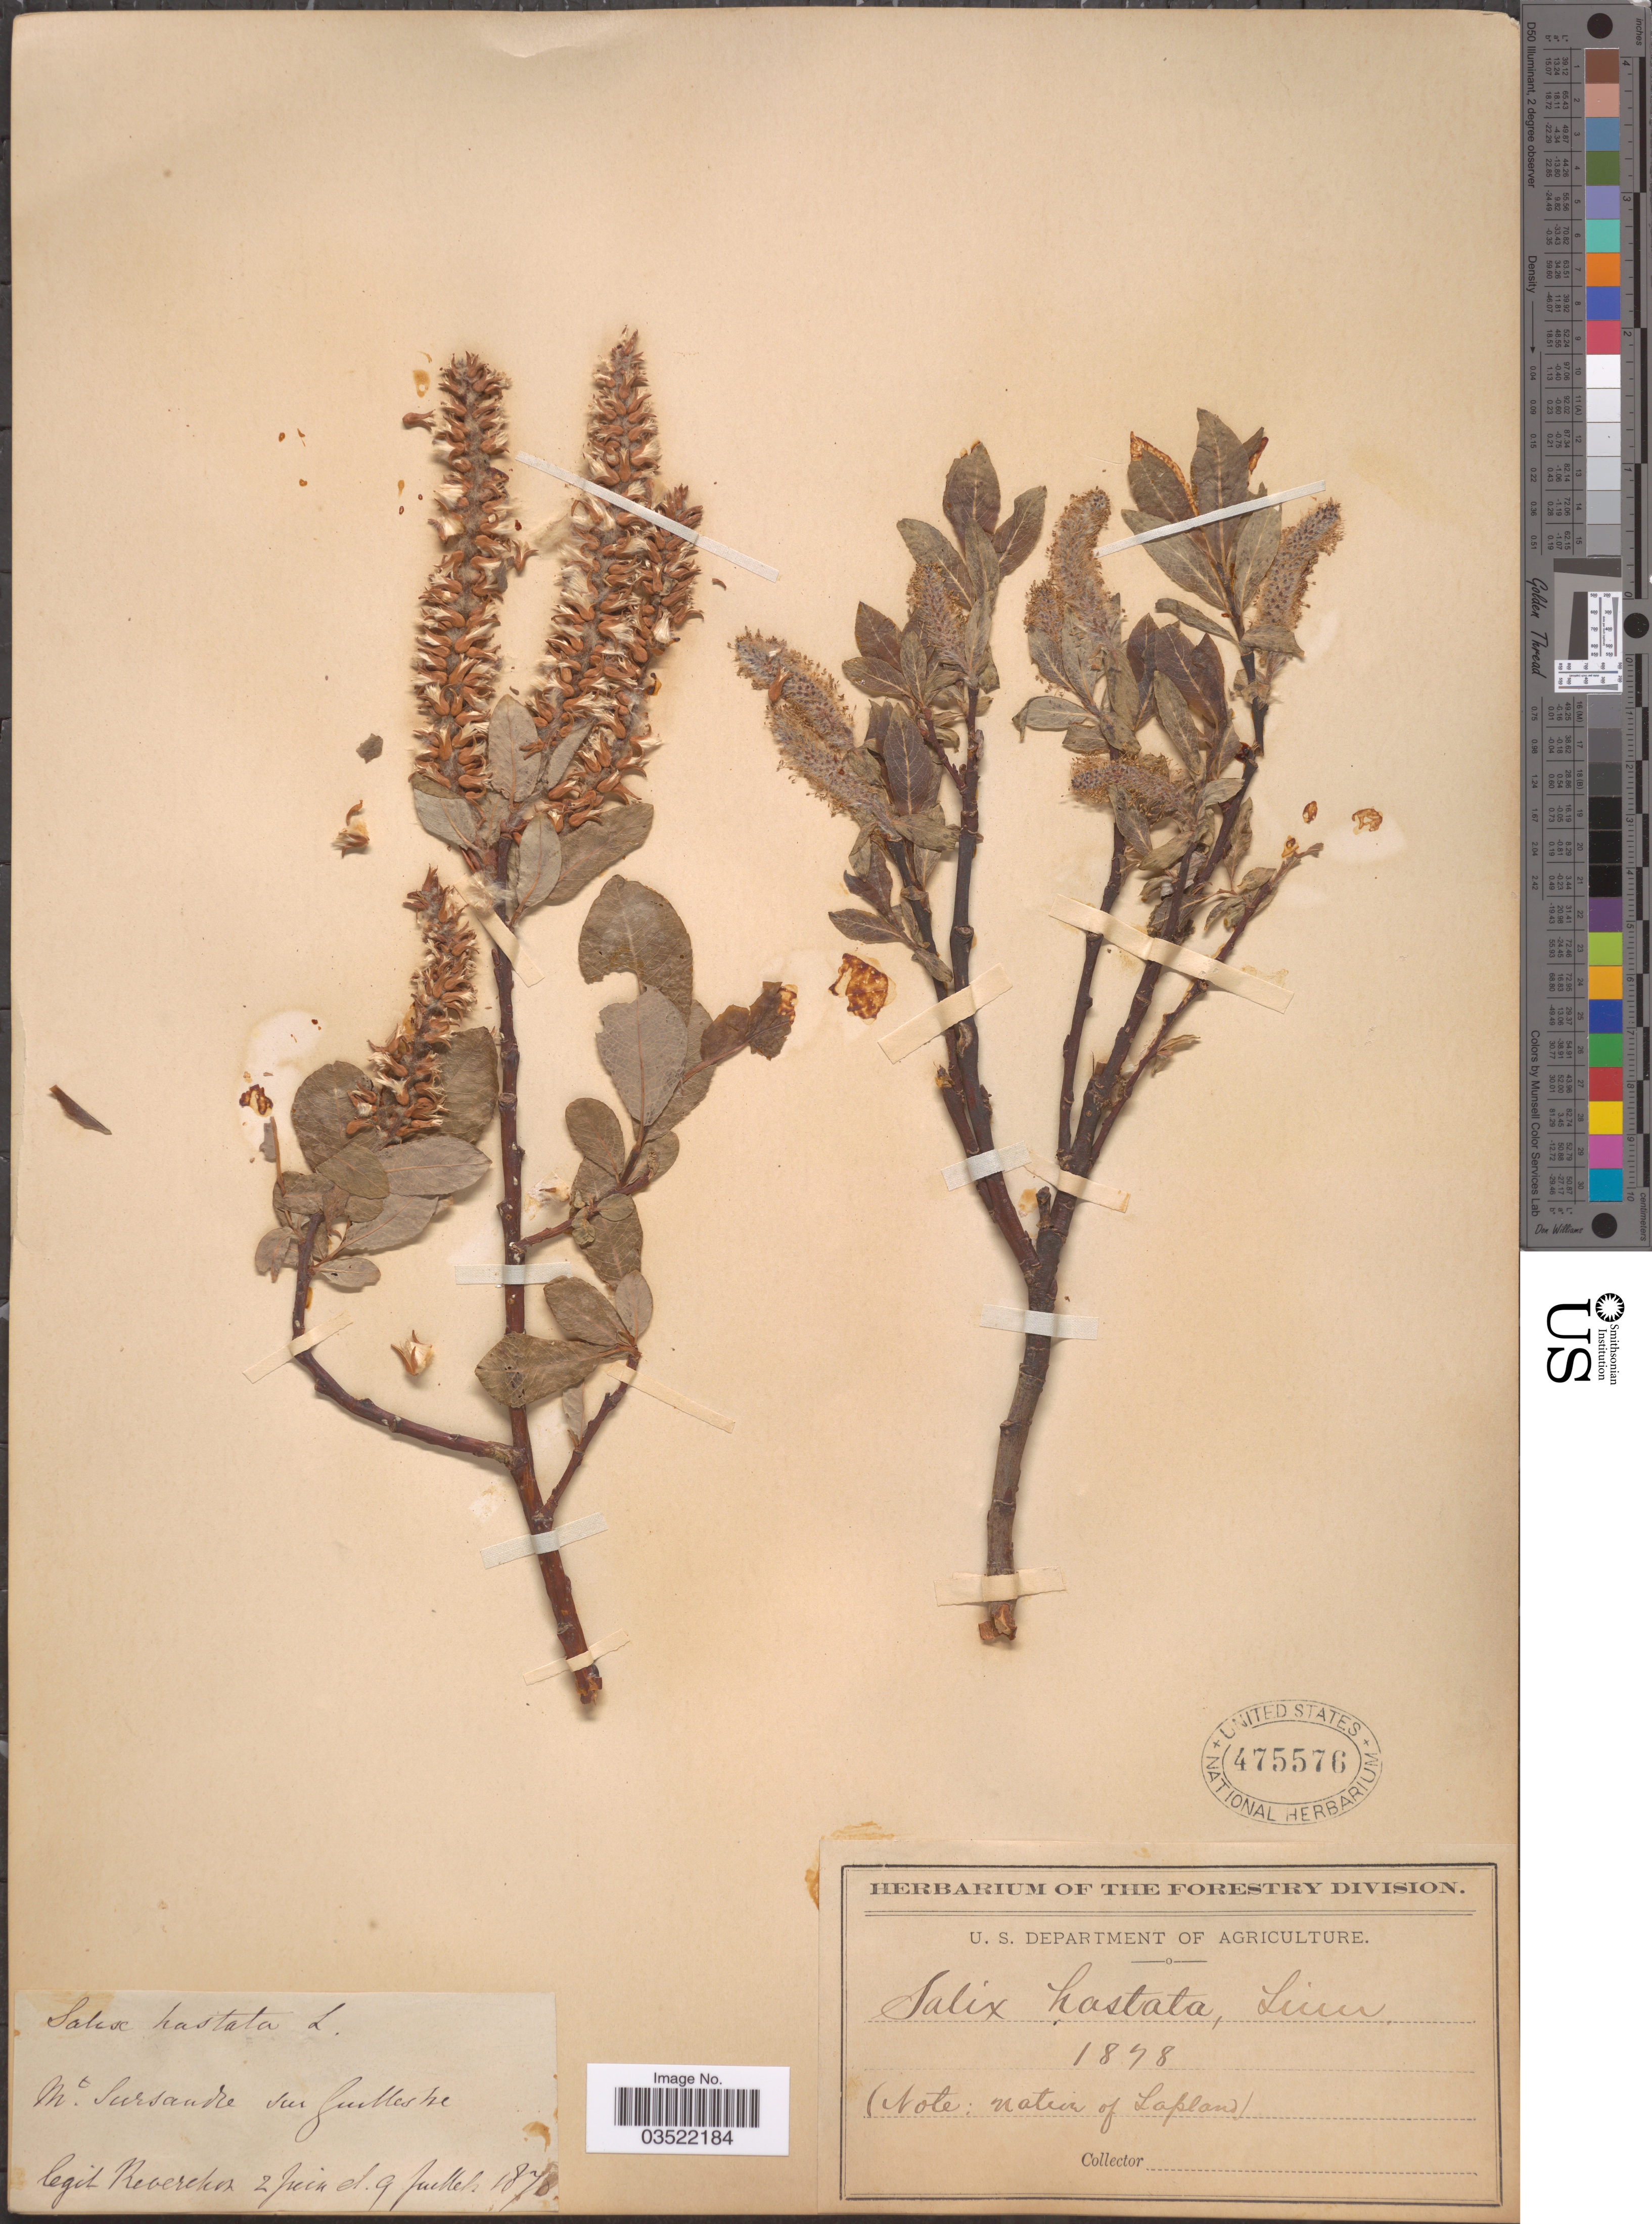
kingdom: Plantae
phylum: Tracheophyta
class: Magnoliopsida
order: Malpighiales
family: Salicaceae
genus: Salix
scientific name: Salix hastata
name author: L.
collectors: -. Reverchon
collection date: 1878-06-02/1878-07-09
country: France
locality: Mt. Sursande [interpreted] sur Guillestre.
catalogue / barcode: US 475576